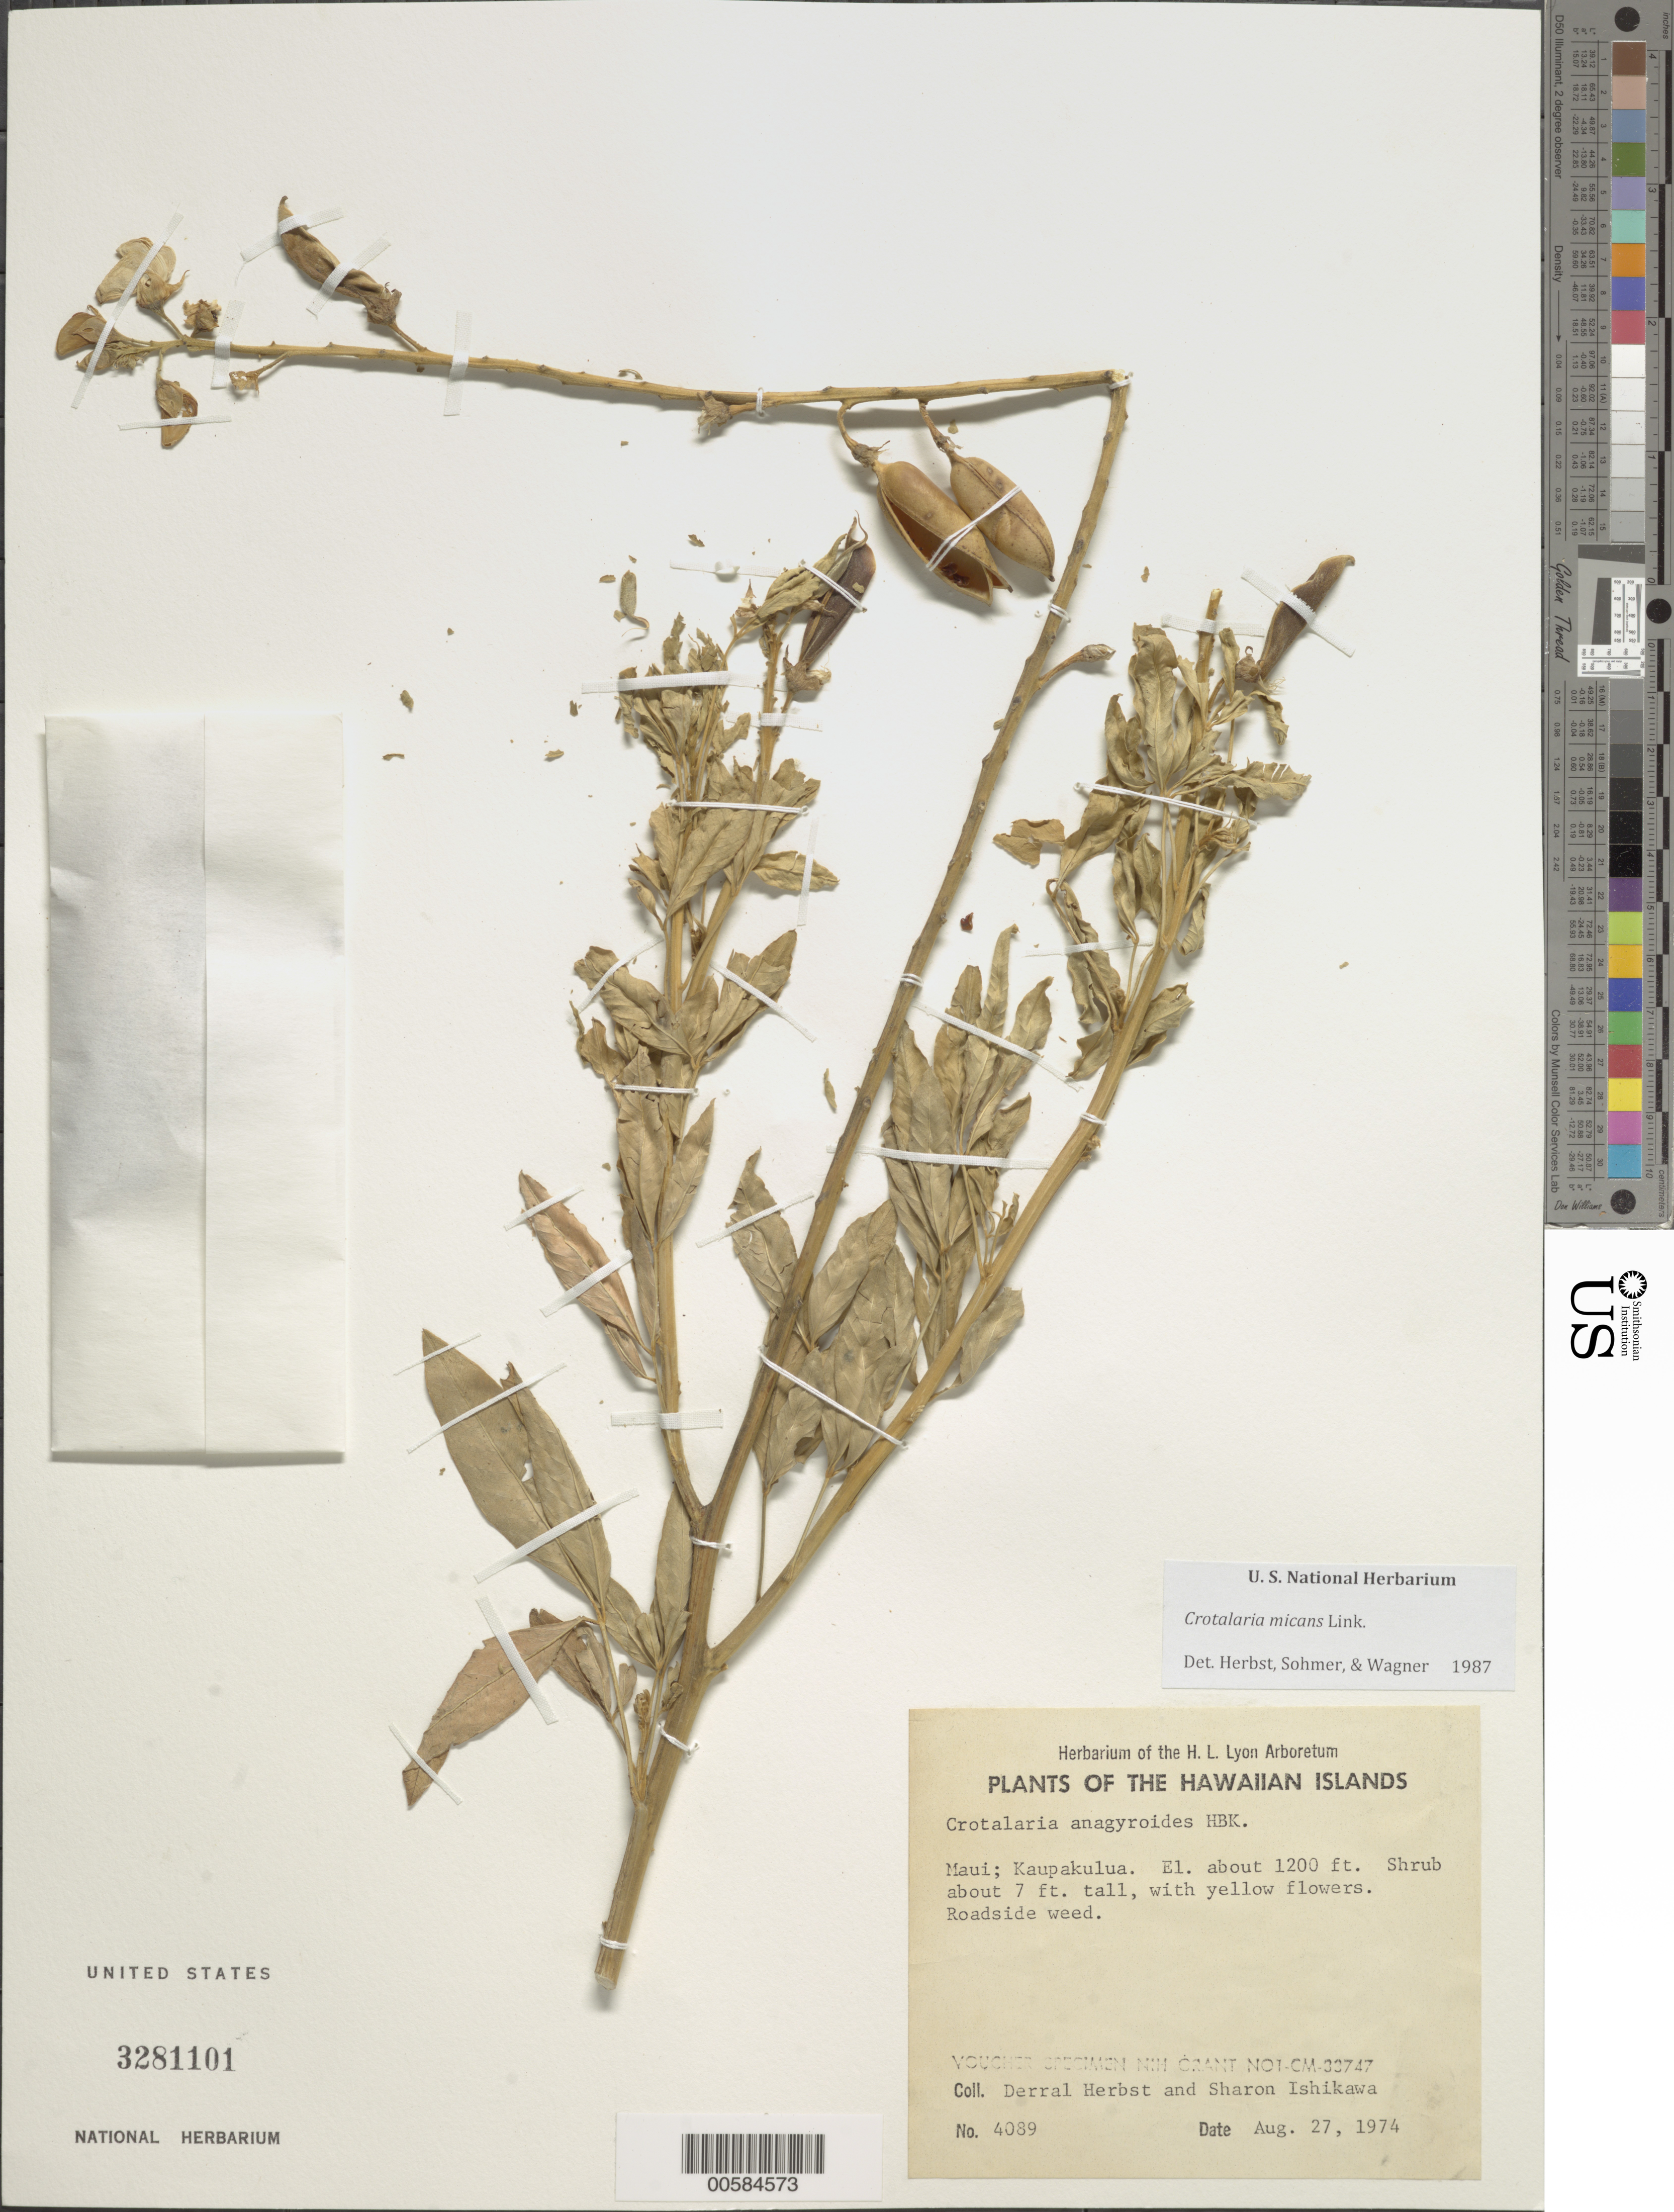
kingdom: Plantae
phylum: Tracheophyta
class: Magnoliopsida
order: Fabales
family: Fabaceae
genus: Crotalaria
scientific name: Crotalaria micans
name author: Link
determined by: Herbst, D. R.; Sohmer, S. H.; Wagner, W. L.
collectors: D. R. Herbst & S. Ishikawa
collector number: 4089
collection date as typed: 27 Aug 1974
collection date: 1974-08-27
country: United States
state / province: Hawaii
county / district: Maui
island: Maui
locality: Kaupakulua.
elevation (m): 366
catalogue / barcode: US 3281101